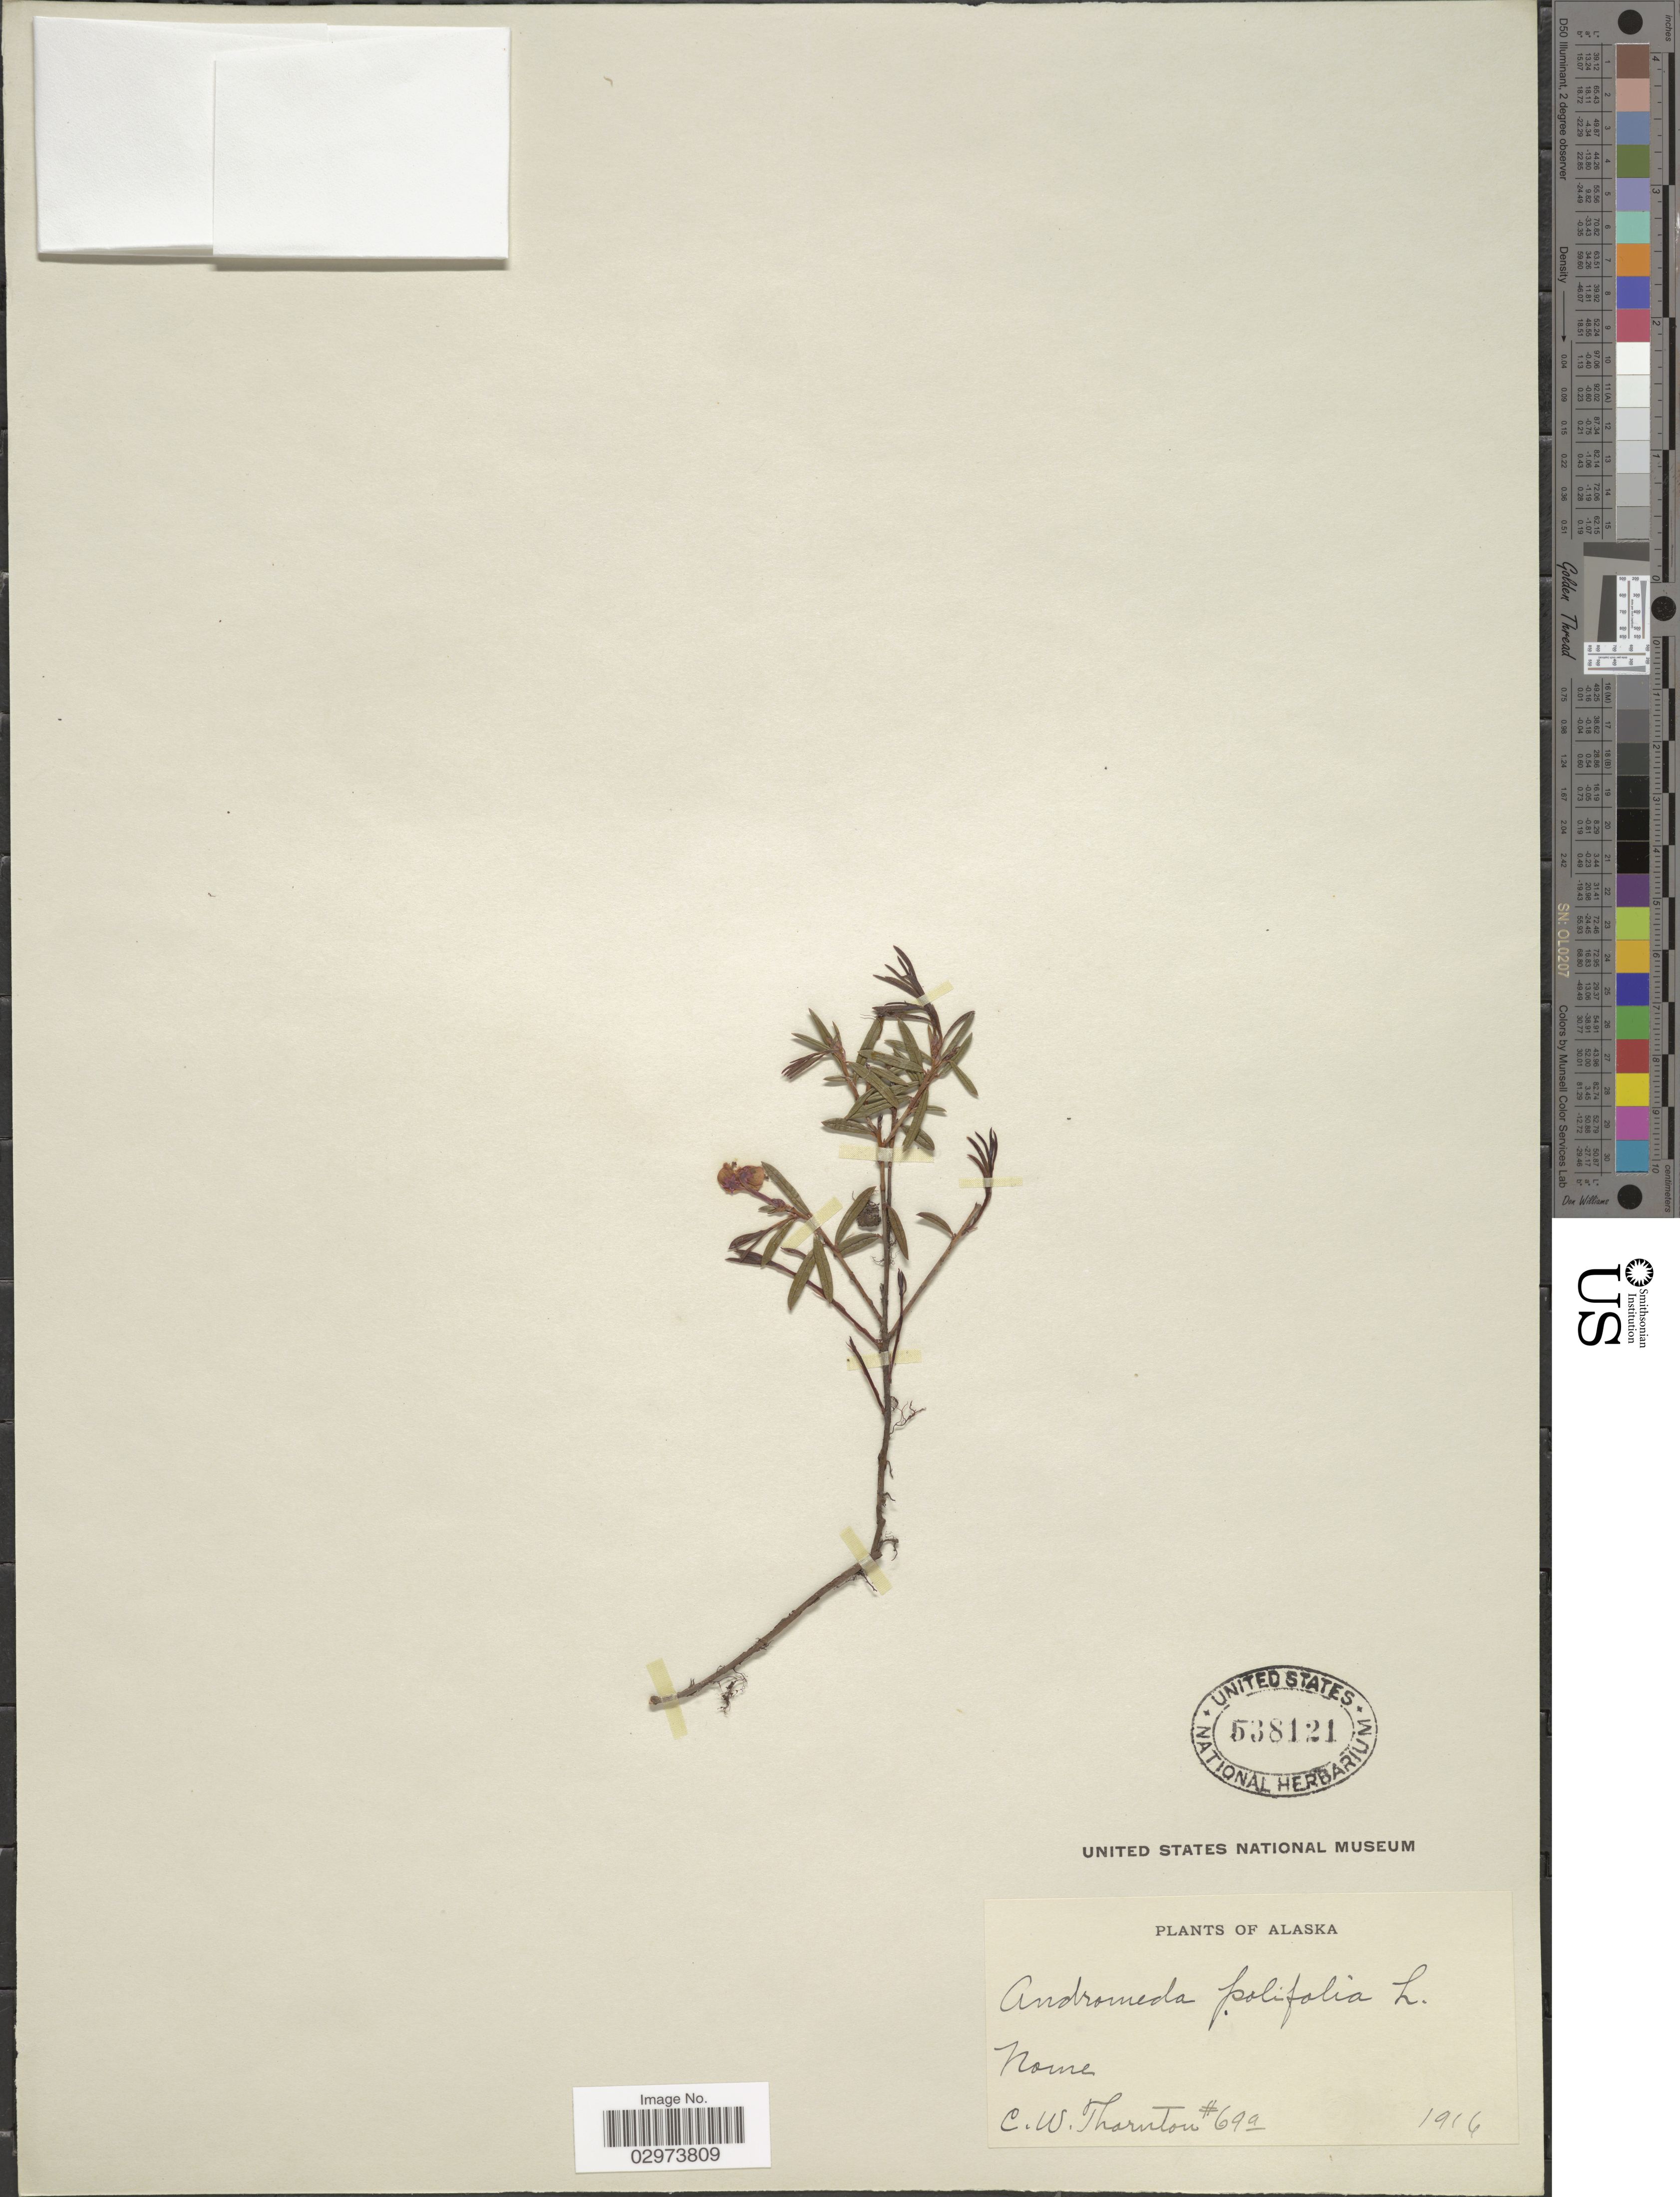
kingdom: Plantae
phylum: Tracheophyta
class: Magnoliopsida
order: Ericales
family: Ericaceae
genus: Andromeda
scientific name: Andromeda polifolia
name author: L.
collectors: C. Thornton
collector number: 69a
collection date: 1916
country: United States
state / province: Alaska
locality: Nome.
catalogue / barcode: US 538121